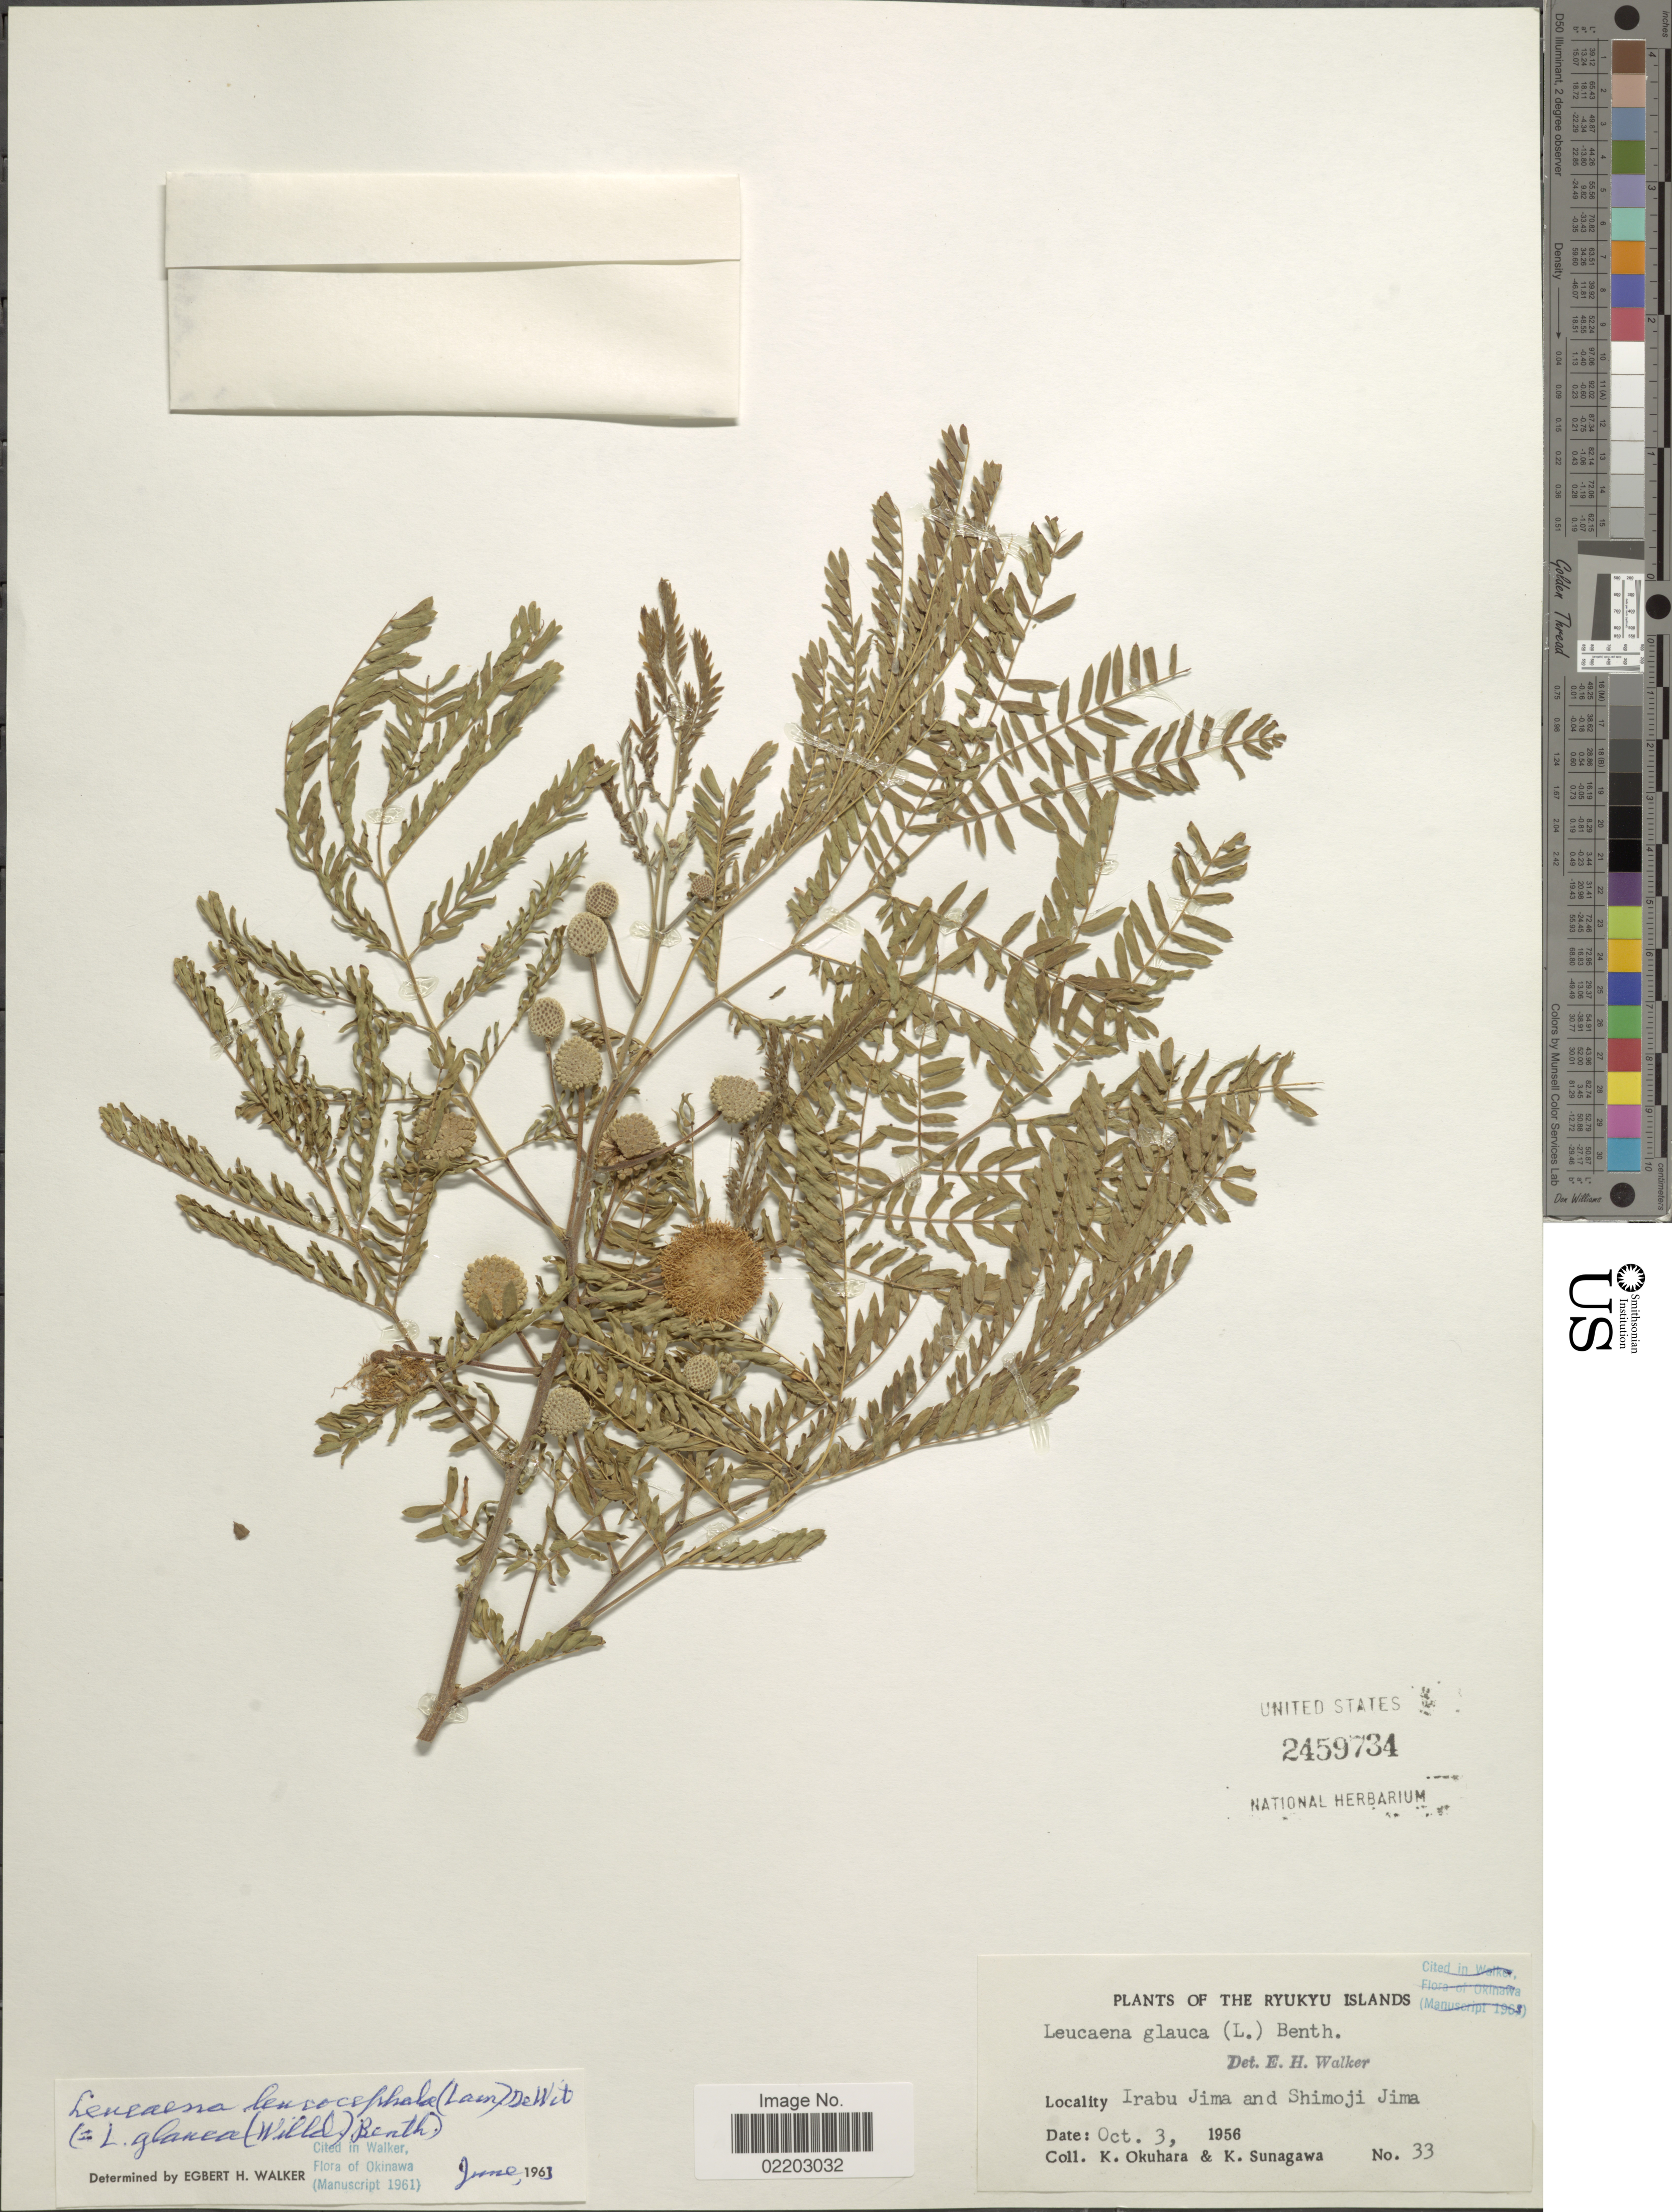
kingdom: Plantae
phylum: Tracheophyta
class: Magnoliopsida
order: Fabales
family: Fabaceae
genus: Leucaena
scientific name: Leucaena leucocephala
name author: (Lam.) de Wit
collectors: K. Okuhara & K. Sunagawa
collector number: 33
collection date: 1956-10-03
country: Japan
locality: Ryukyu Islands, Irabu Jima and Shimoji Jima.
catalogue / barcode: US 2459734